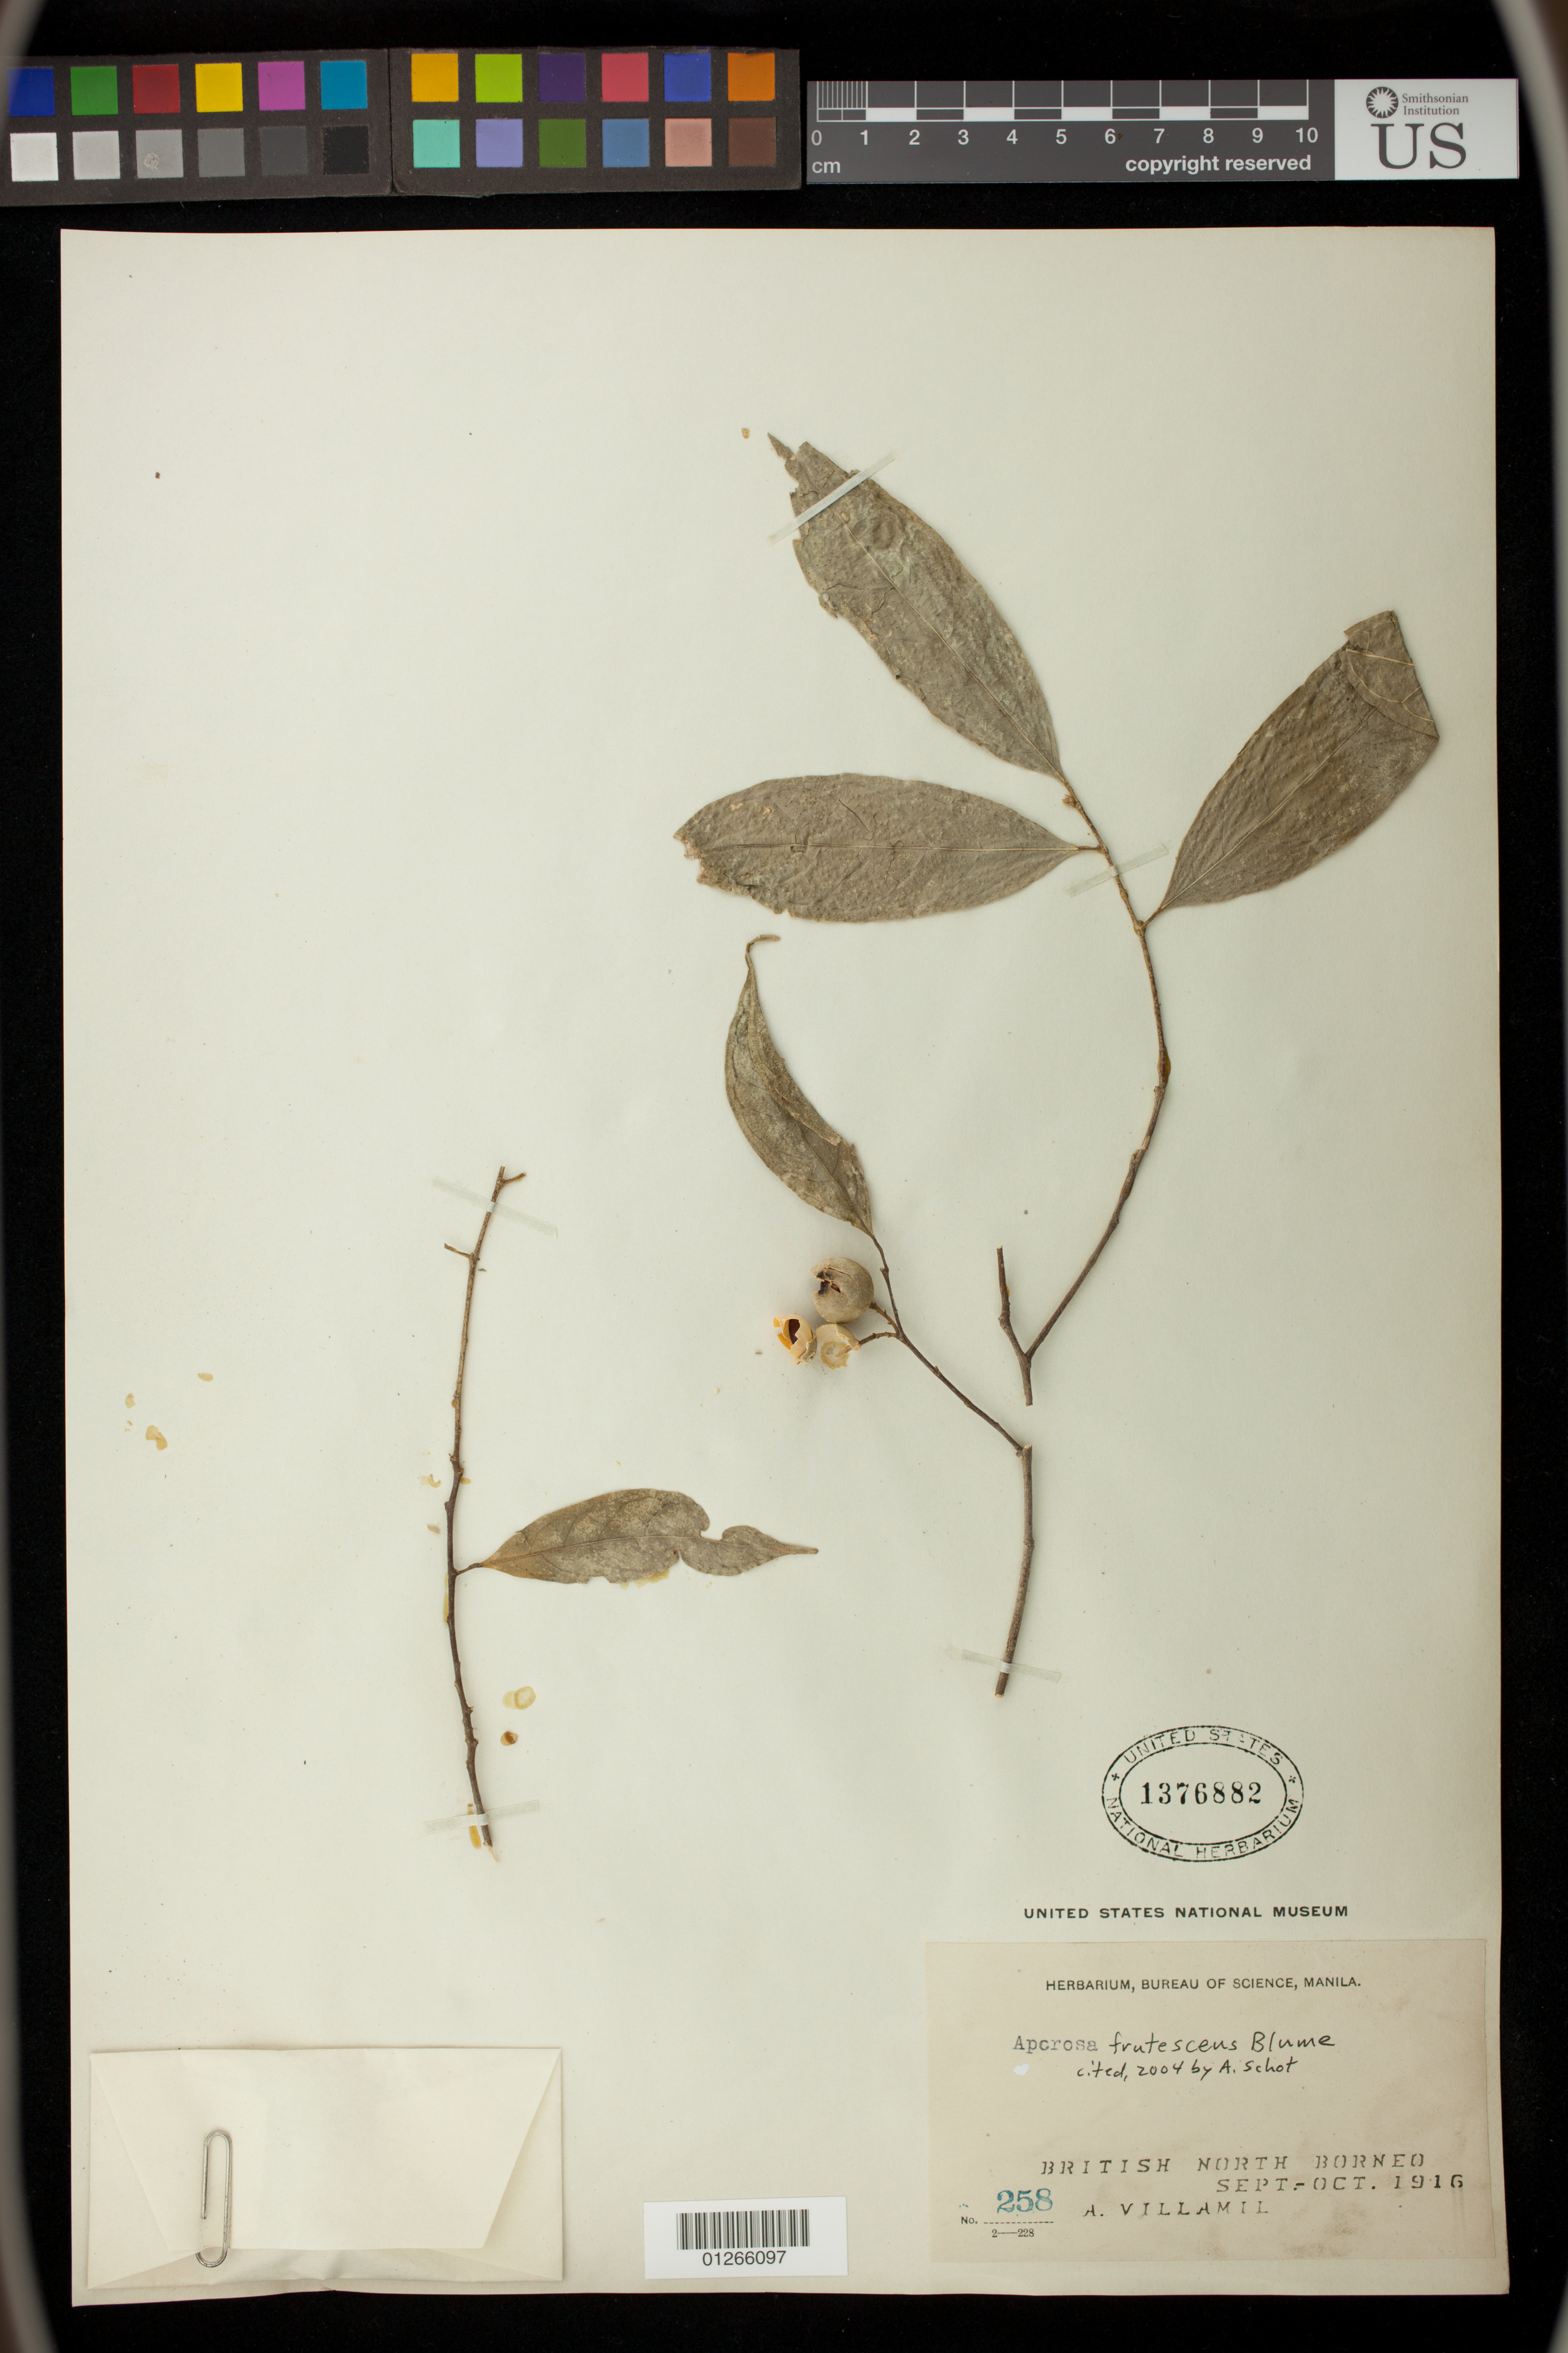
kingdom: Plantae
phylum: Tracheophyta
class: Magnoliopsida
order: Malpighiales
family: Phyllanthaceae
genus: Aporosa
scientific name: Aporosa frutescens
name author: Blume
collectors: A. Villamil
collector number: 258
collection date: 1916-09-01/1916-10-31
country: Indonesia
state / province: North Borneo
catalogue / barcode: US 1376882